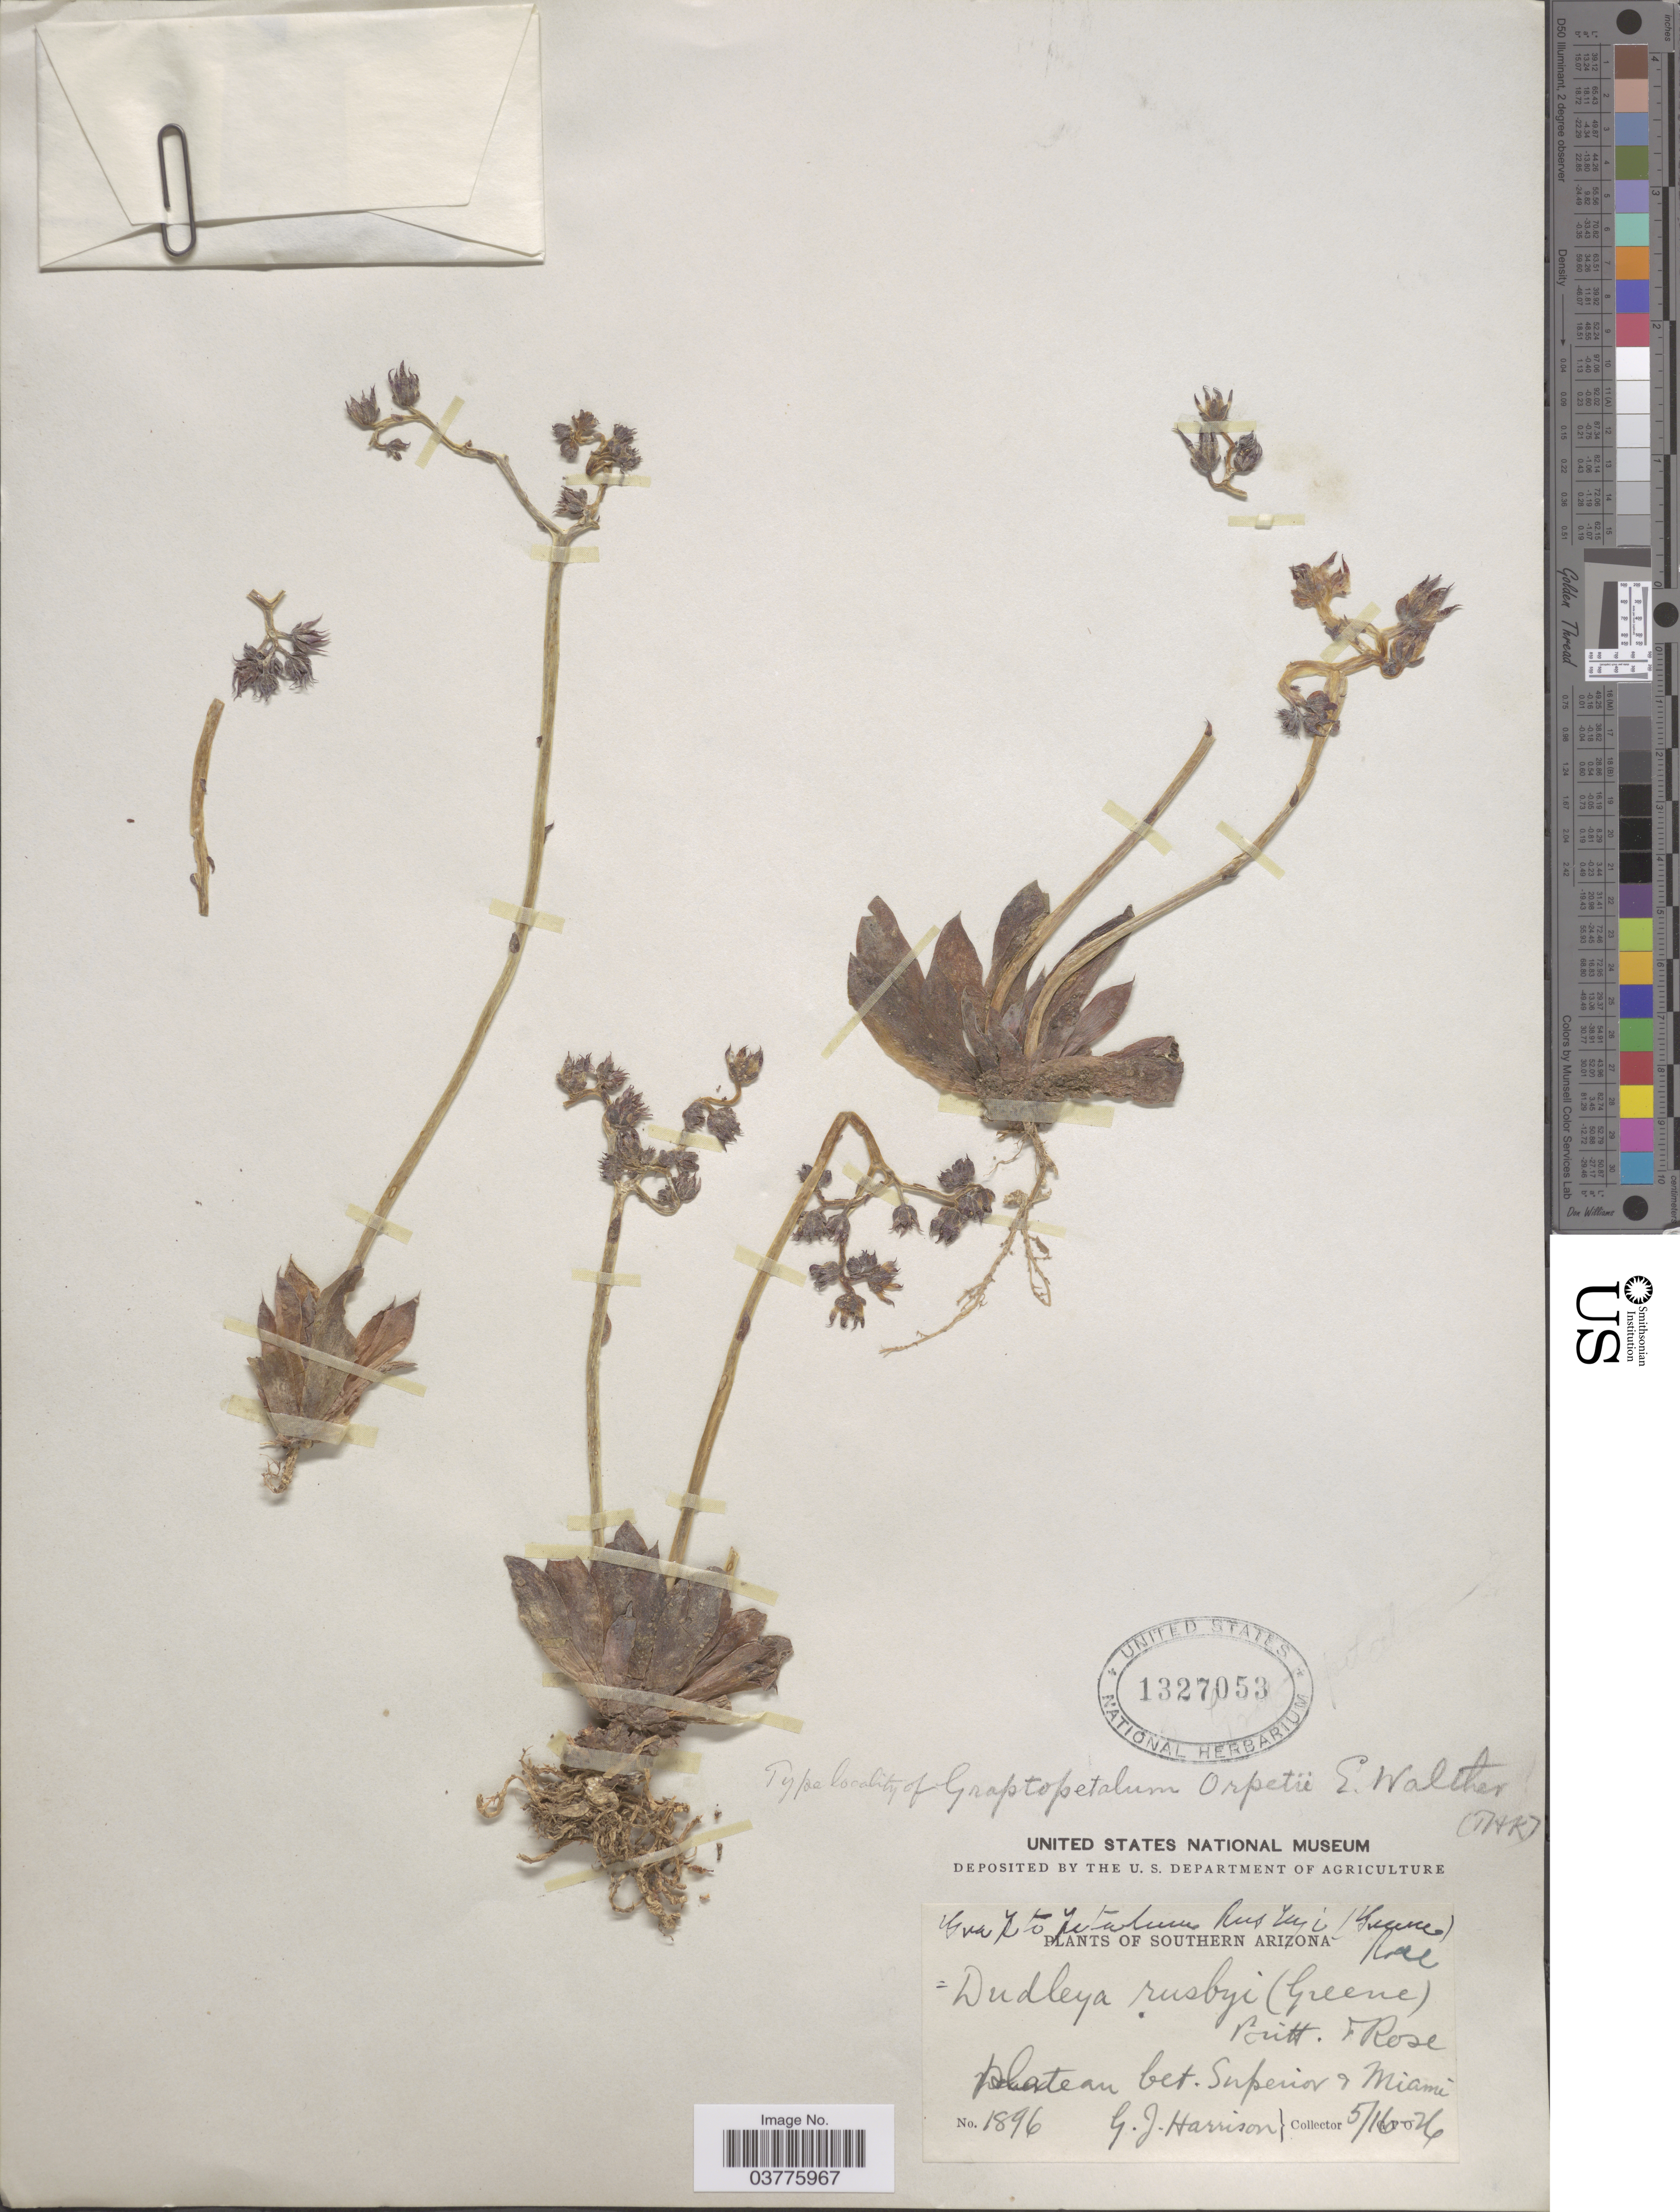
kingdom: Plantae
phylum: Tracheophyta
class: Magnoliopsida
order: Saxifragales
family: Crassulaceae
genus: Graptopetalum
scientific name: Graptopetalum rusbyi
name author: (Greene) Rose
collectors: G. J. Harrison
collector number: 1896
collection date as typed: Transcribed d/m/y: 16/5/26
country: United States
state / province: Arizona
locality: Southern Arizona. Plateau bet. Superior & Miami.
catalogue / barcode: US 1327053